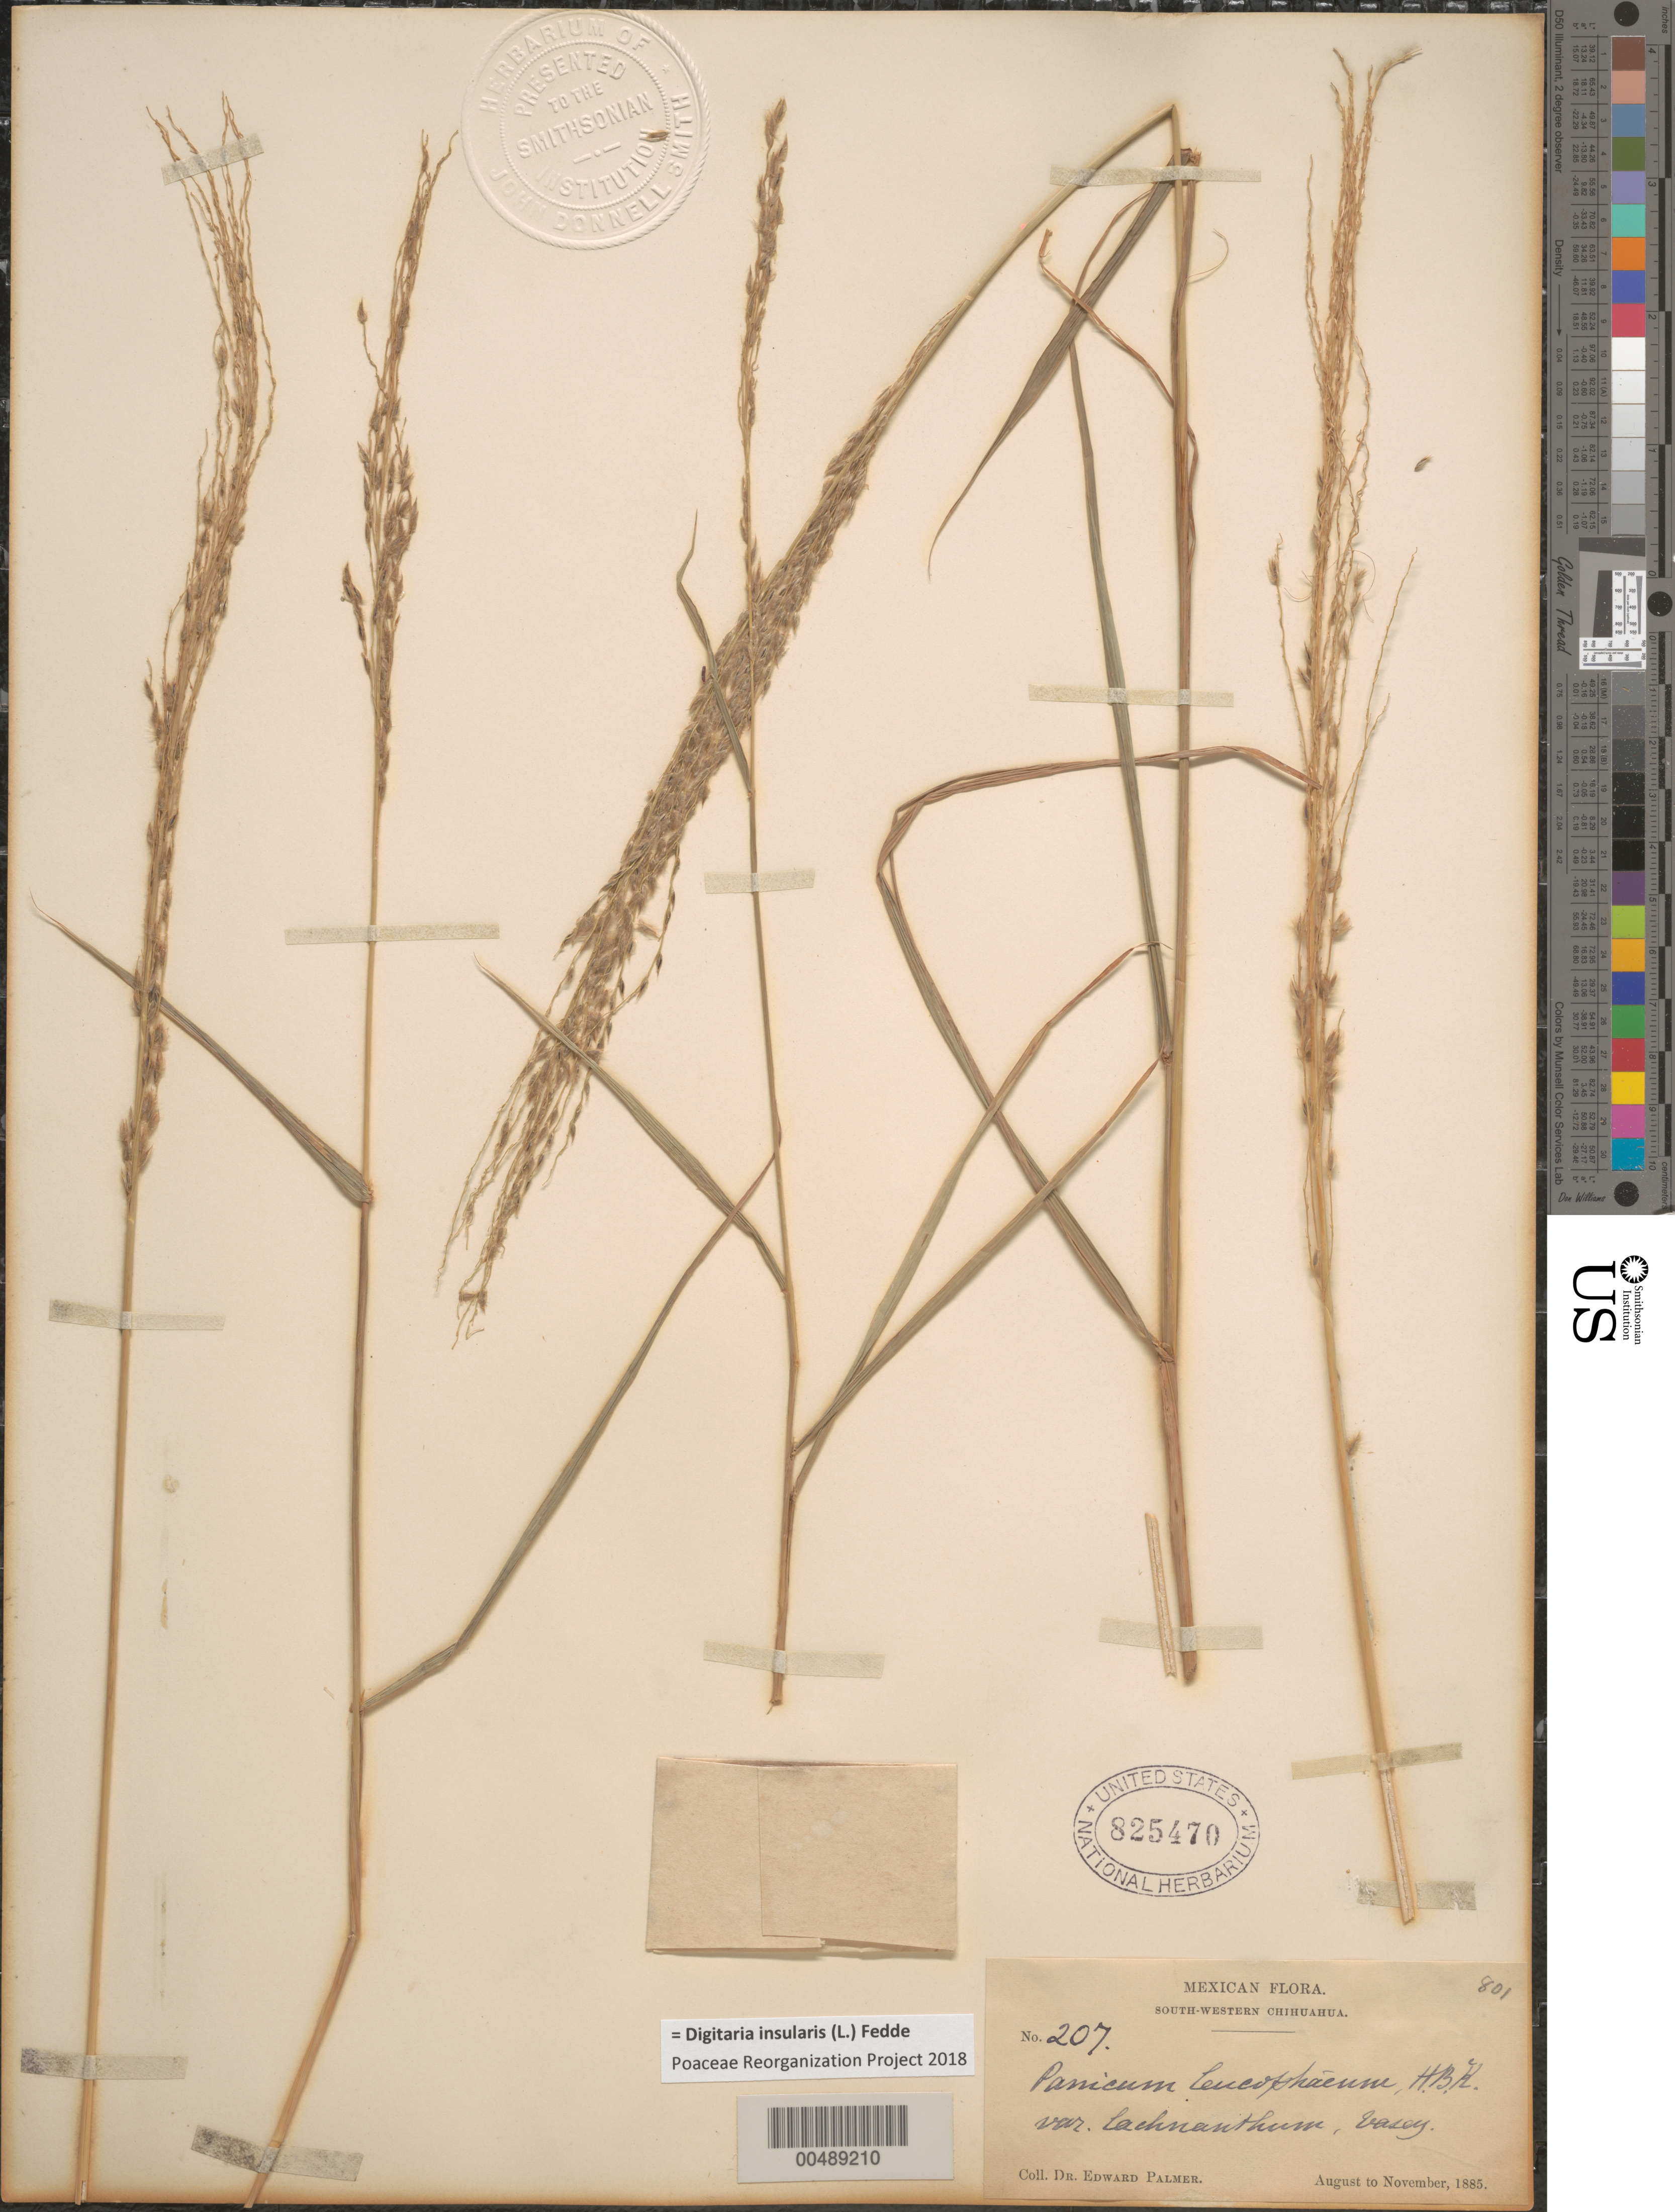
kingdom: Plantae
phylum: Tracheophyta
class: Liliopsida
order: Poales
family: Poaceae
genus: Digitaria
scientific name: Digitaria insularis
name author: (L.) Fedde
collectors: E. Palmer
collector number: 207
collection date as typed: Aug 1885 to Nov 1885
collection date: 1885-08/1885-11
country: Mexico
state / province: Chihuahua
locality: South-western Chihuahua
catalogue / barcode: US 825470